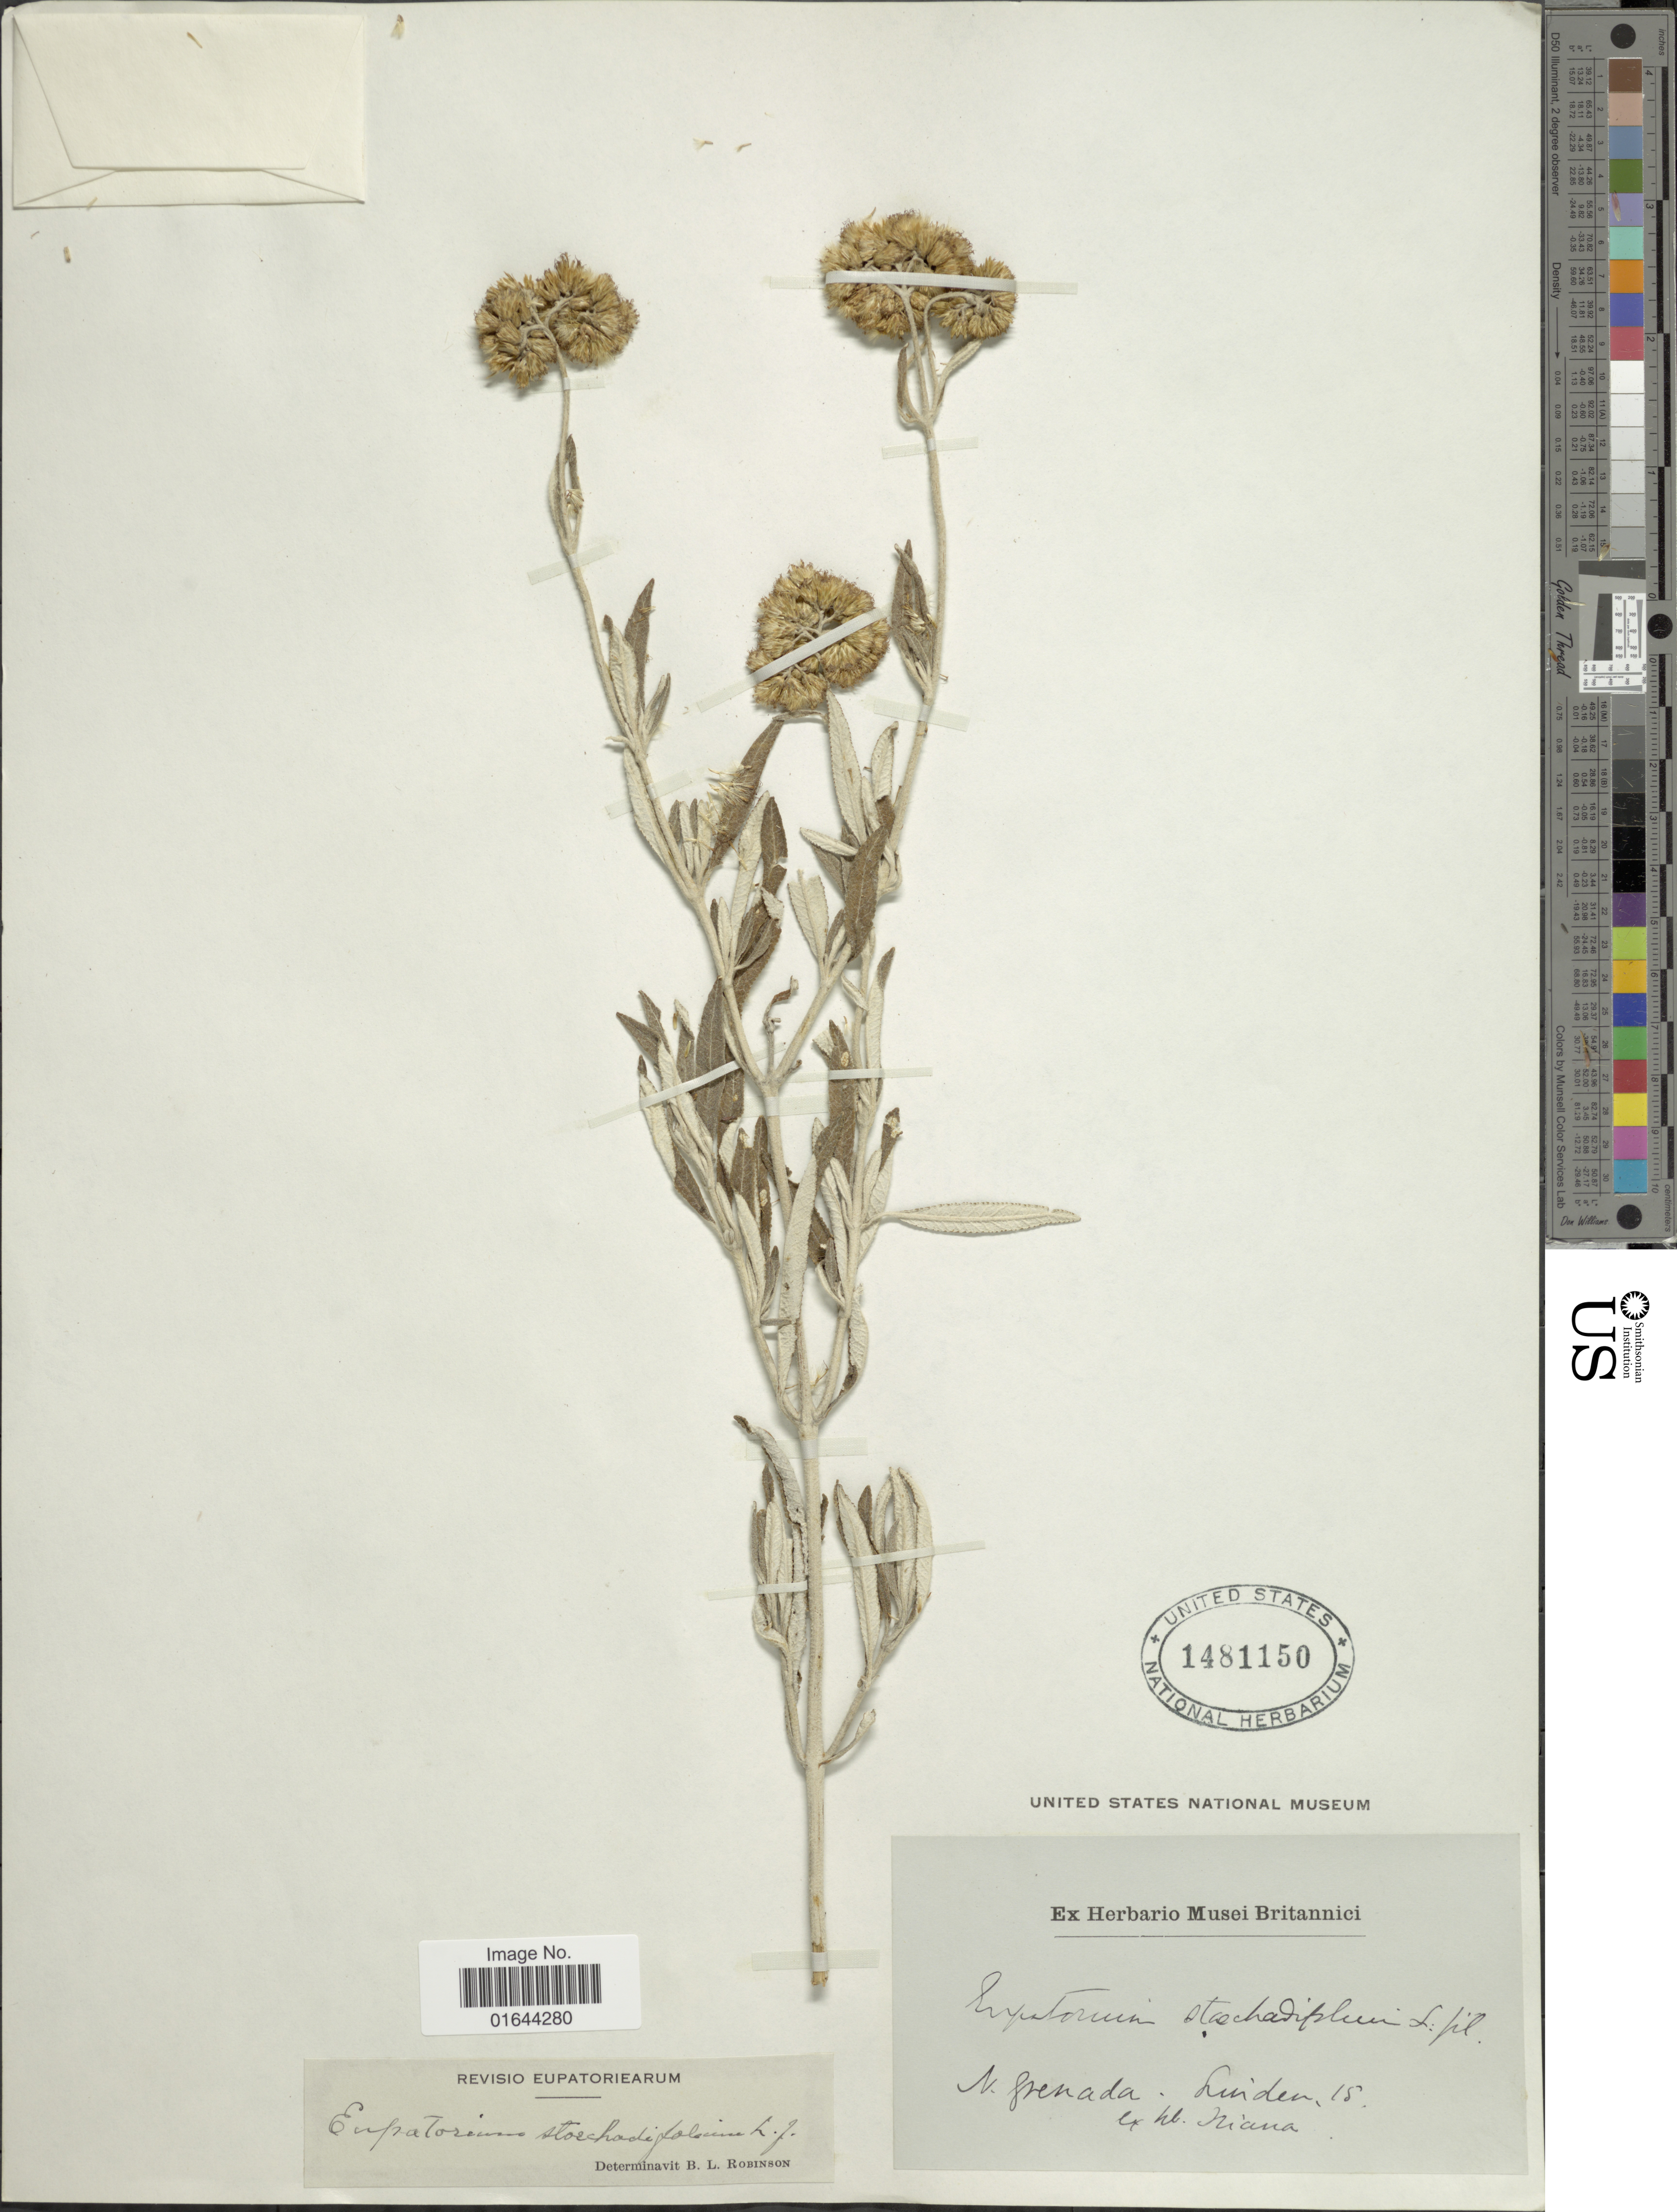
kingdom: Plantae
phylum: Tracheophyta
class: Magnoliopsida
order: Asterales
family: Asteraceae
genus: Lourteigia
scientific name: Lourteigia stoechadifolia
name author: (L. f.) R.M. King & H. Rob.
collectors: -- Linden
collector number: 159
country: Colombia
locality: N. Grenada. [unsure placement]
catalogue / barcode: US 1481150